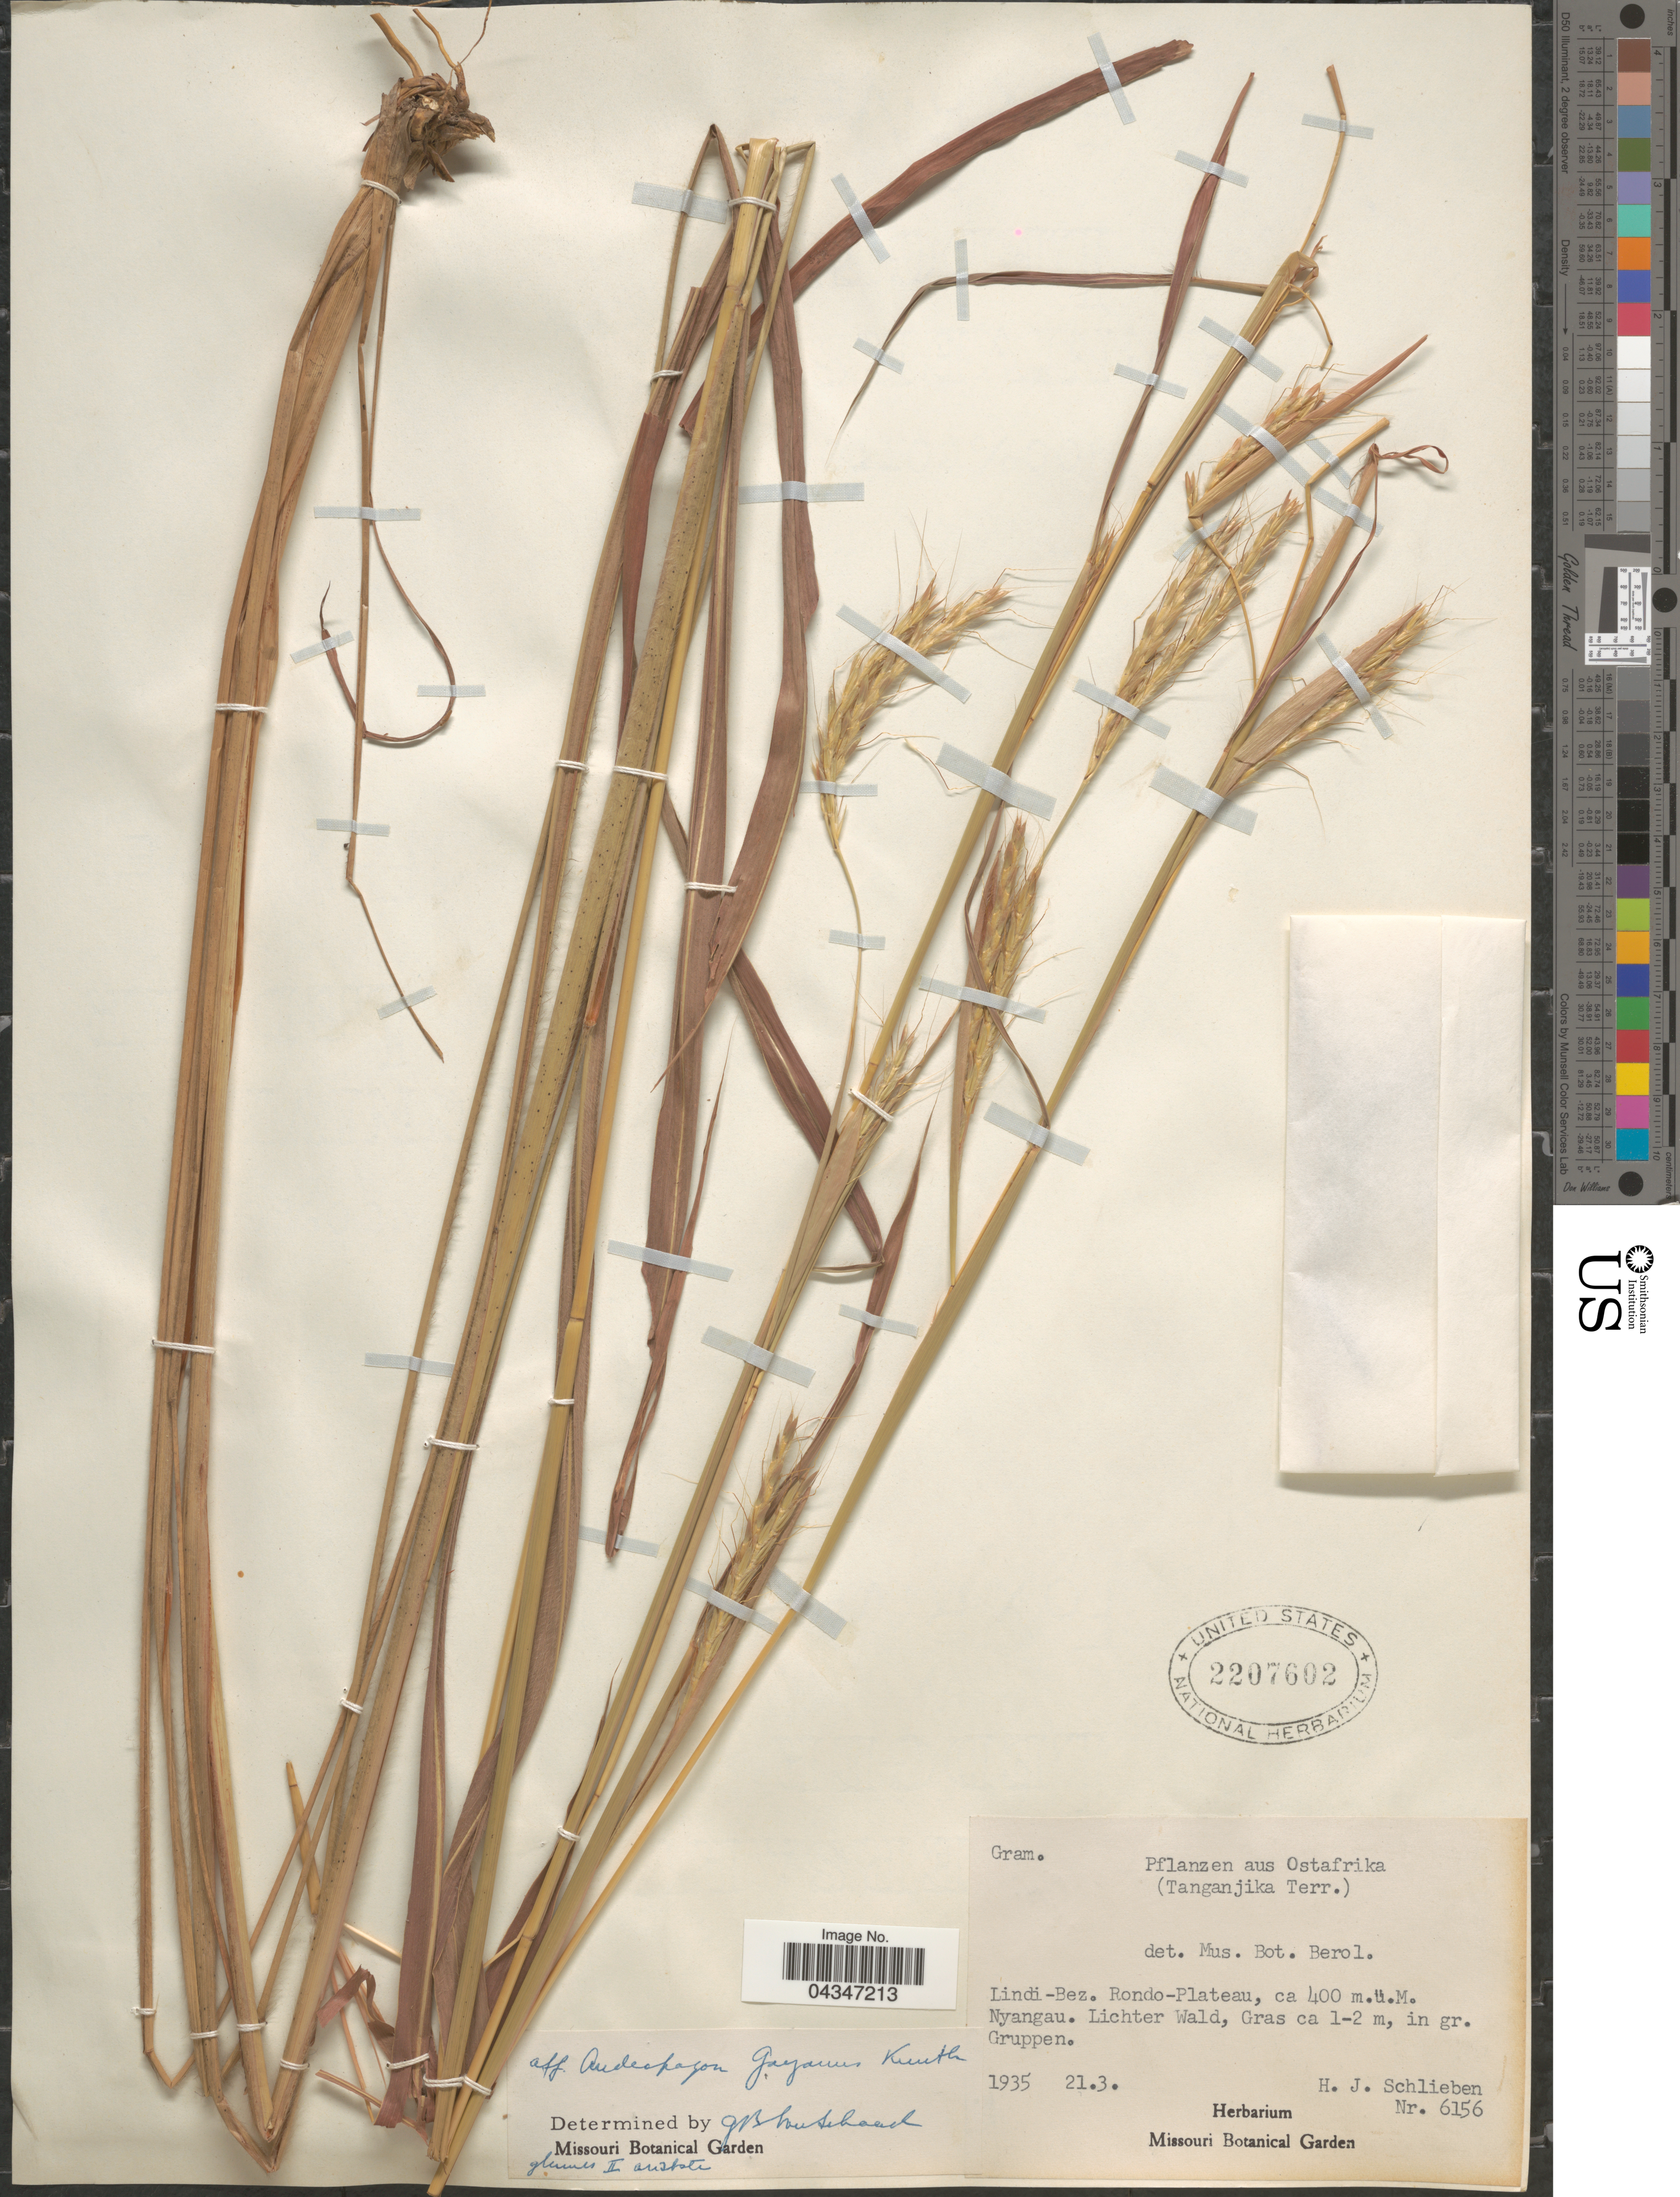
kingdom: Plantae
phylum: Tracheophyta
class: Liliopsida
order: Poales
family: Poaceae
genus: Andropogon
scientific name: Andropogon gayanus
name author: Kunth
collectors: H. J. Schlieben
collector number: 6156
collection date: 1935-03-21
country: Tanzania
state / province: Lindi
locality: Ostafrika (Tanganjika Terr.). Lindi-Bez. Rondo-Plateau.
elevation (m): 400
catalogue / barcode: US 2207602